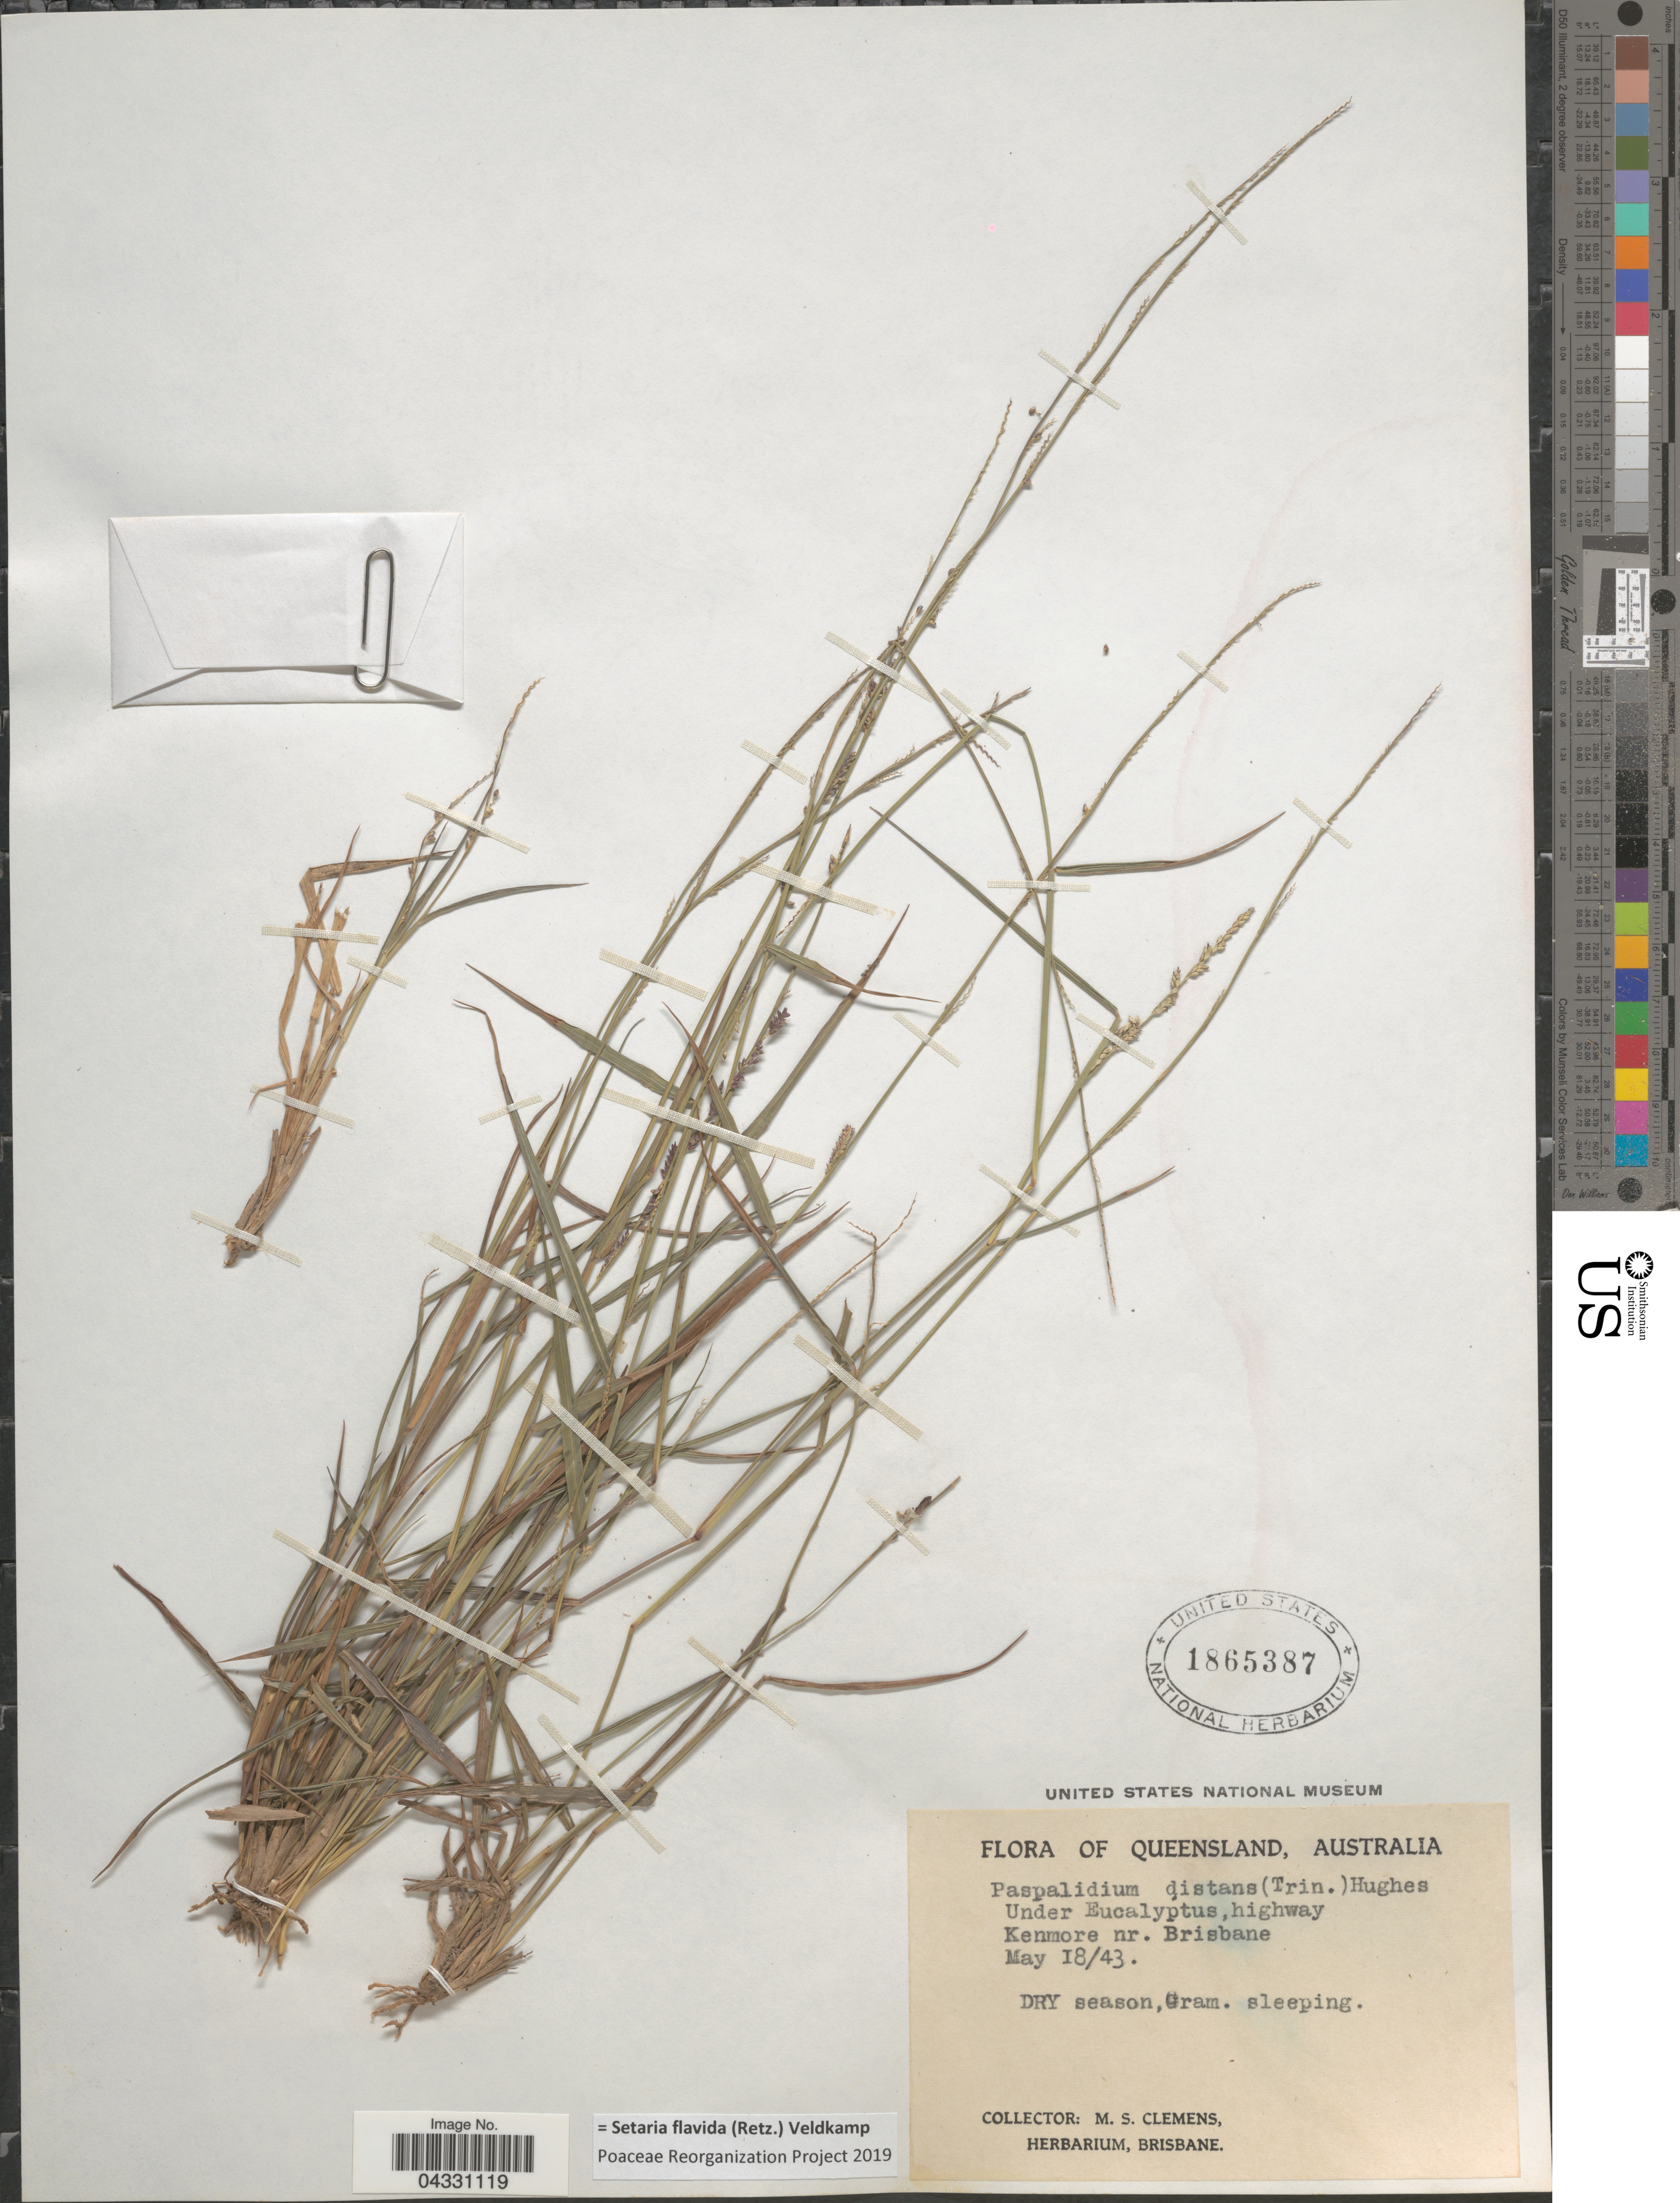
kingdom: Plantae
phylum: Tracheophyta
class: Liliopsida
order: Poales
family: Poaceae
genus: Setaria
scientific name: Setaria flavida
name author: (Retz.) Veldkamp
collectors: M. S. Clemens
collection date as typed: Transcribed d/m/y: 18/5/43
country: Australia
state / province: Queensland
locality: Highway. Kenmore nr. Brisbane.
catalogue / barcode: US 1865387